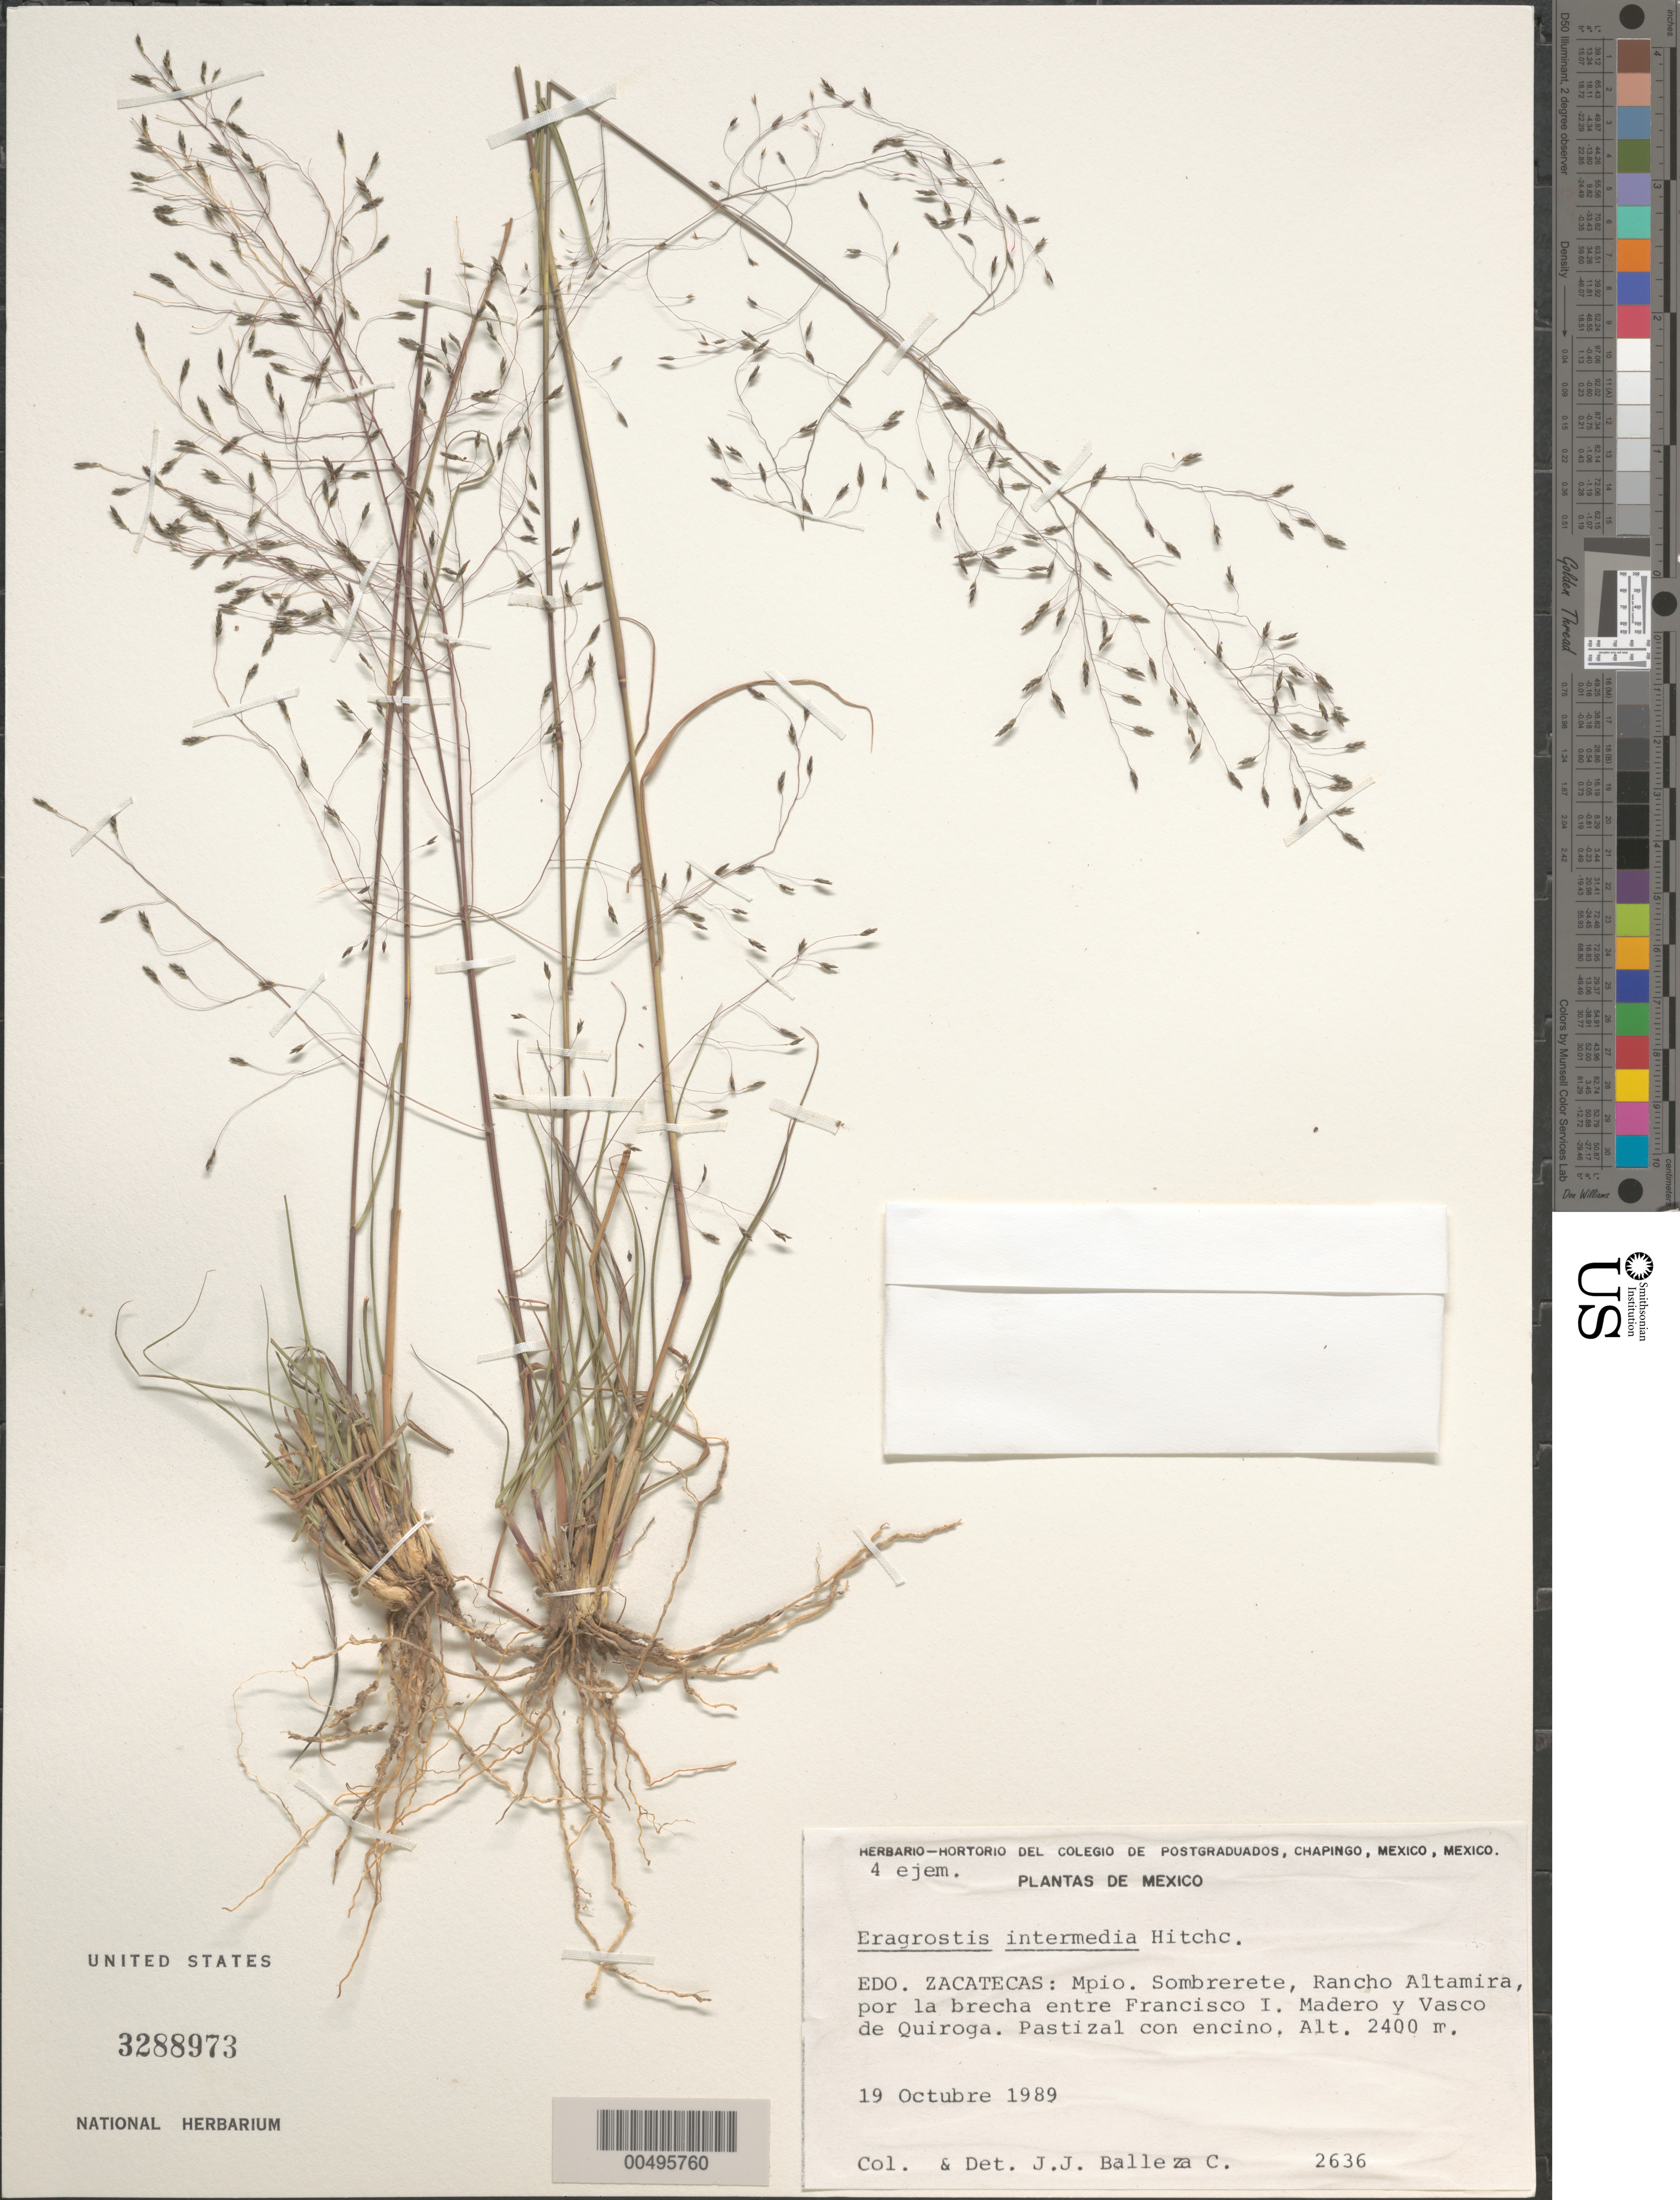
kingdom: Plantae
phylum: Tracheophyta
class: Liliopsida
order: Poales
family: Poaceae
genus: Eragrostis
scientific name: Eragrostis intermedia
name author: Hitchc.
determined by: Balleza C., J. J.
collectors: J. J. Balleza C.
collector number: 2636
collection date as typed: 19 Oct 1989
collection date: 1989-10-19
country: Mexico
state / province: Zacatecas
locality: Mpio. Sombrerete, Rancho Altamira, por la brecha entre Francisco I, Madero y Vasco de Quiroga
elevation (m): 2400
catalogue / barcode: US 3288973